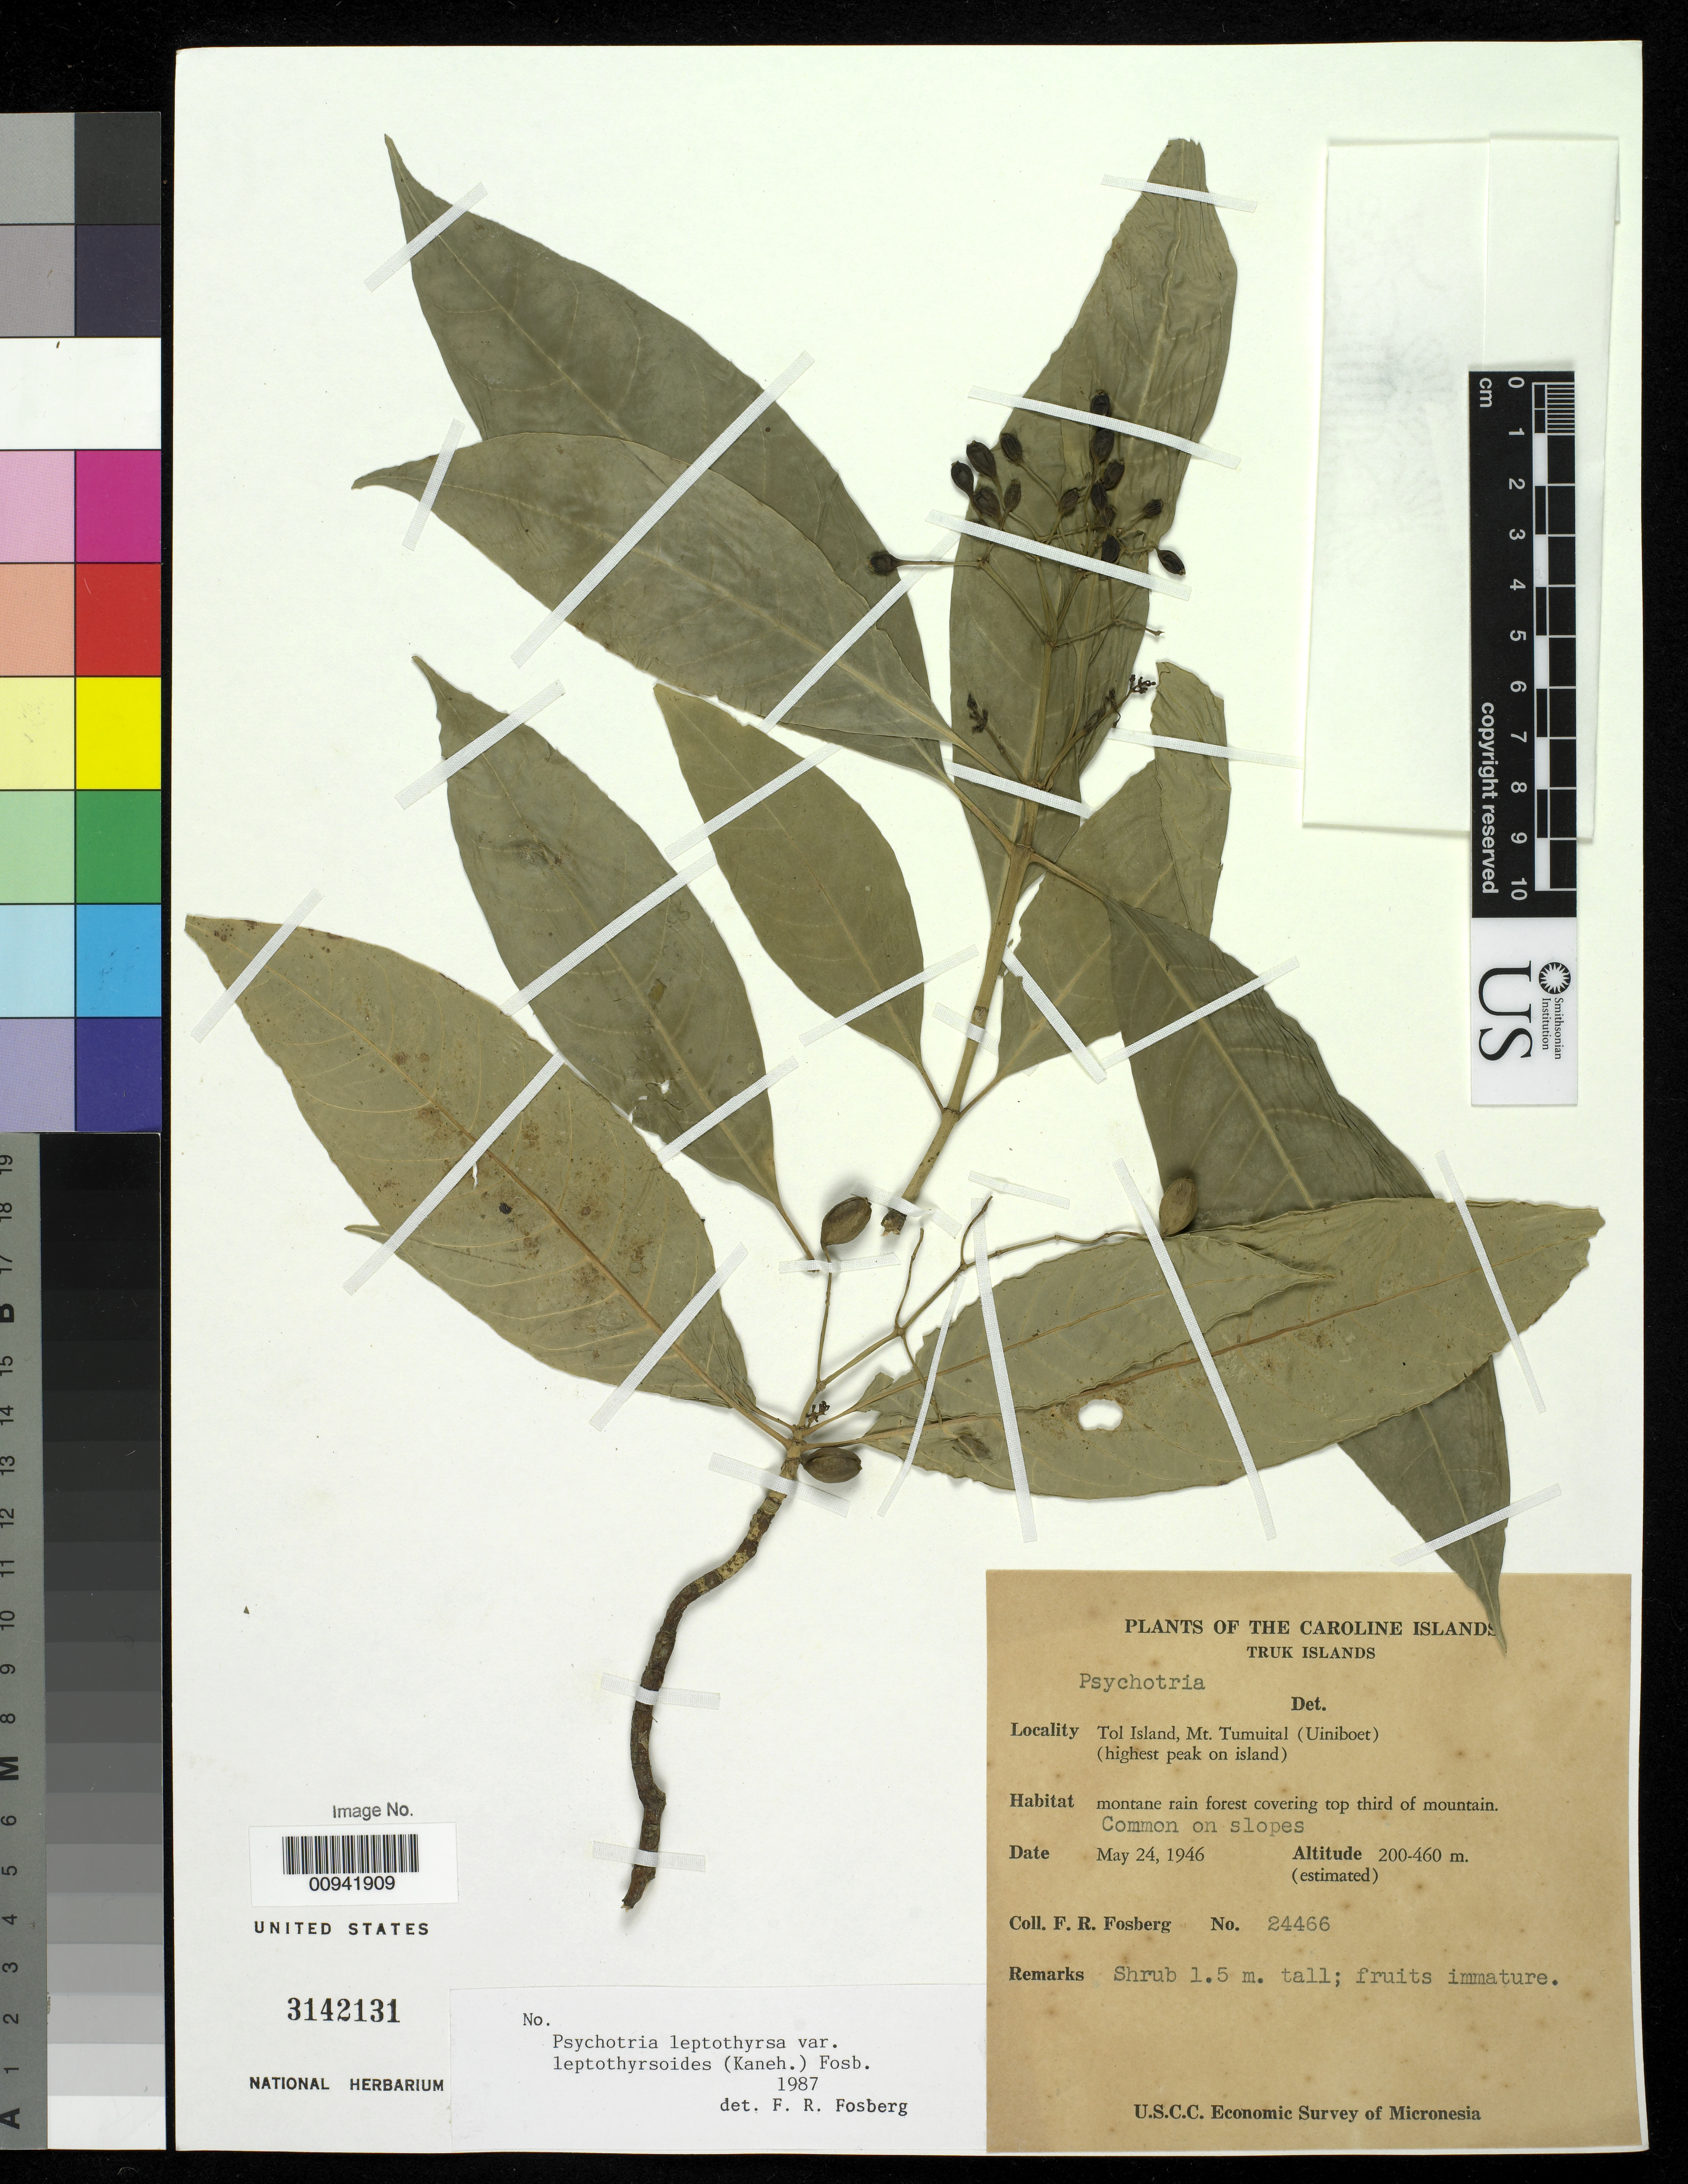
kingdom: Plantae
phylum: Tracheophyta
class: Magnoliopsida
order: Gentianales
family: Rubiaceae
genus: Psychotria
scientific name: Psychotria leptothyrsa var. leptothyrsoides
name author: (Kaneh.) Barrabé et al.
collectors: F. R. Fosberg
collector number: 24466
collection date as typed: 24 May 1946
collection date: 1946-05-24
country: Micronesia, Federated States of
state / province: Truk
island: Tol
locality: Mt. Tumuital (Uiniboet) (highest peak on island).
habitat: montane rain forest covering top third of mountain. Common on slopes.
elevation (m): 200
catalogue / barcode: US 3142131